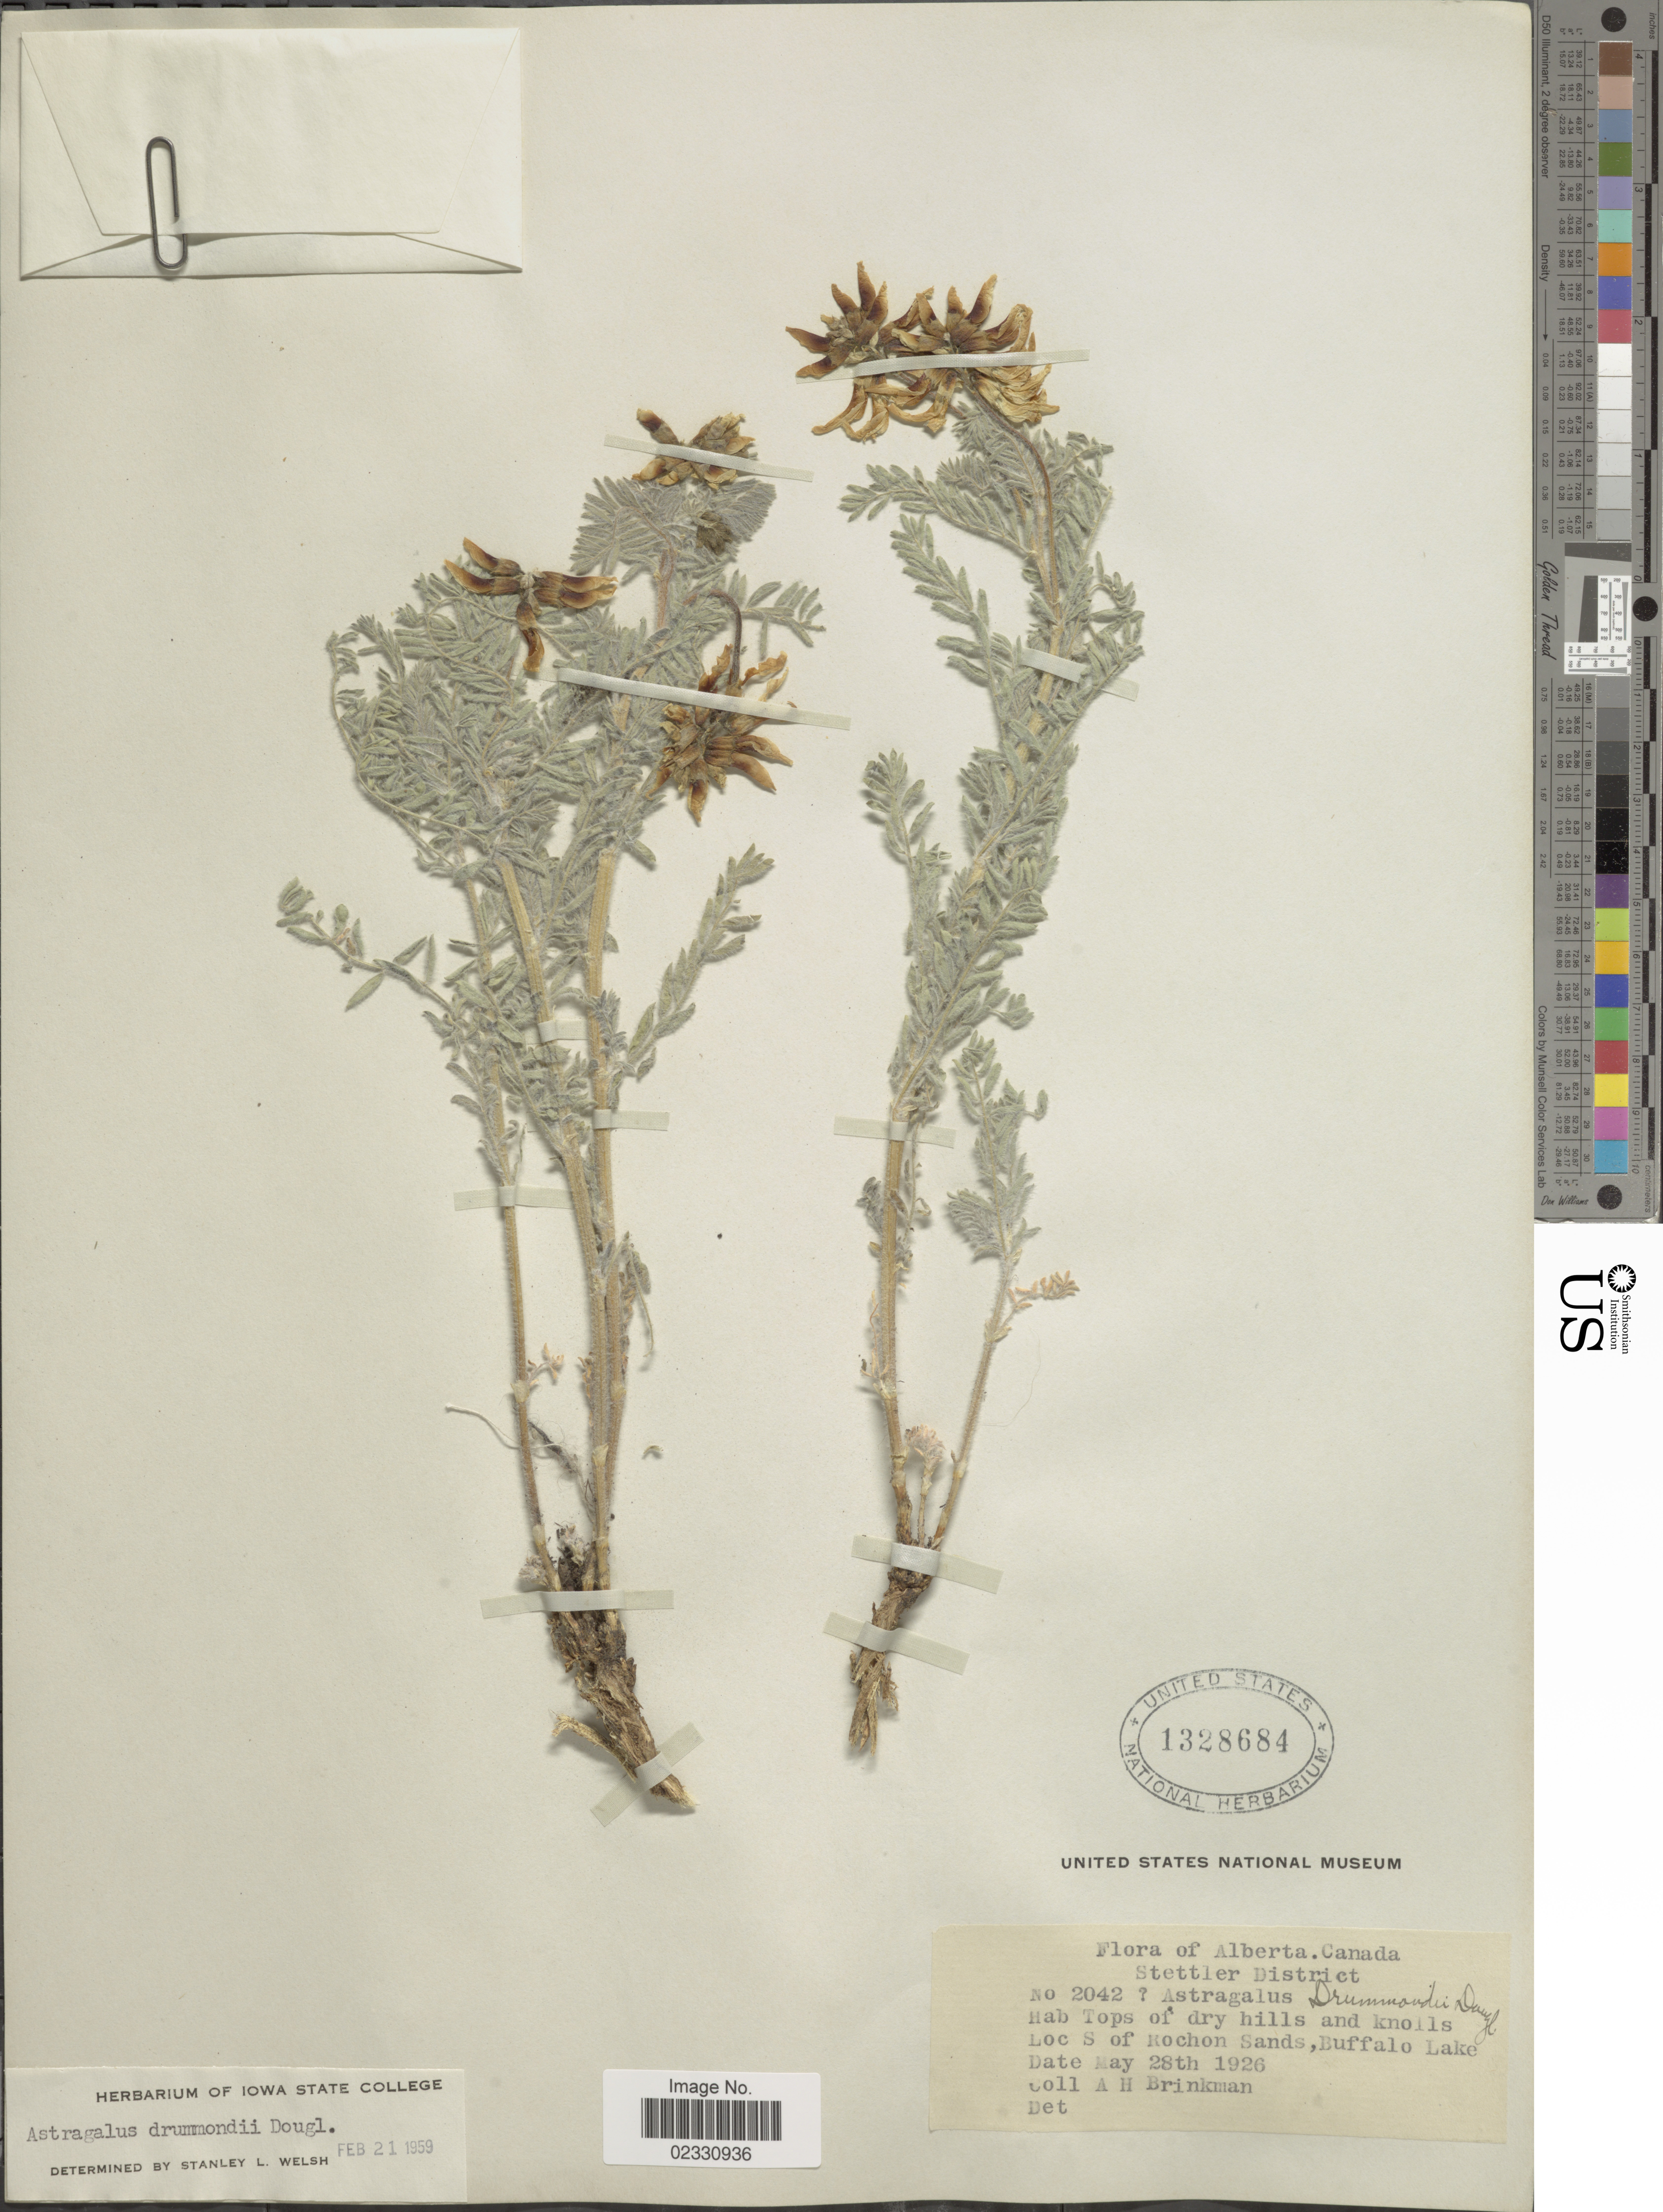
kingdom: Plantae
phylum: Tracheophyta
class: Magnoliopsida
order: Fabales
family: Fabaceae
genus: Astragalus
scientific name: Astragalus drummondii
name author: Hook.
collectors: A. Brinkman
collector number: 2042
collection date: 1926-05-28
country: Canada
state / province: Alberta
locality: Stettler District, Tops of dry hills and knolls, S of Rochon Sand, Buffalo Lake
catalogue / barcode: US 1328684